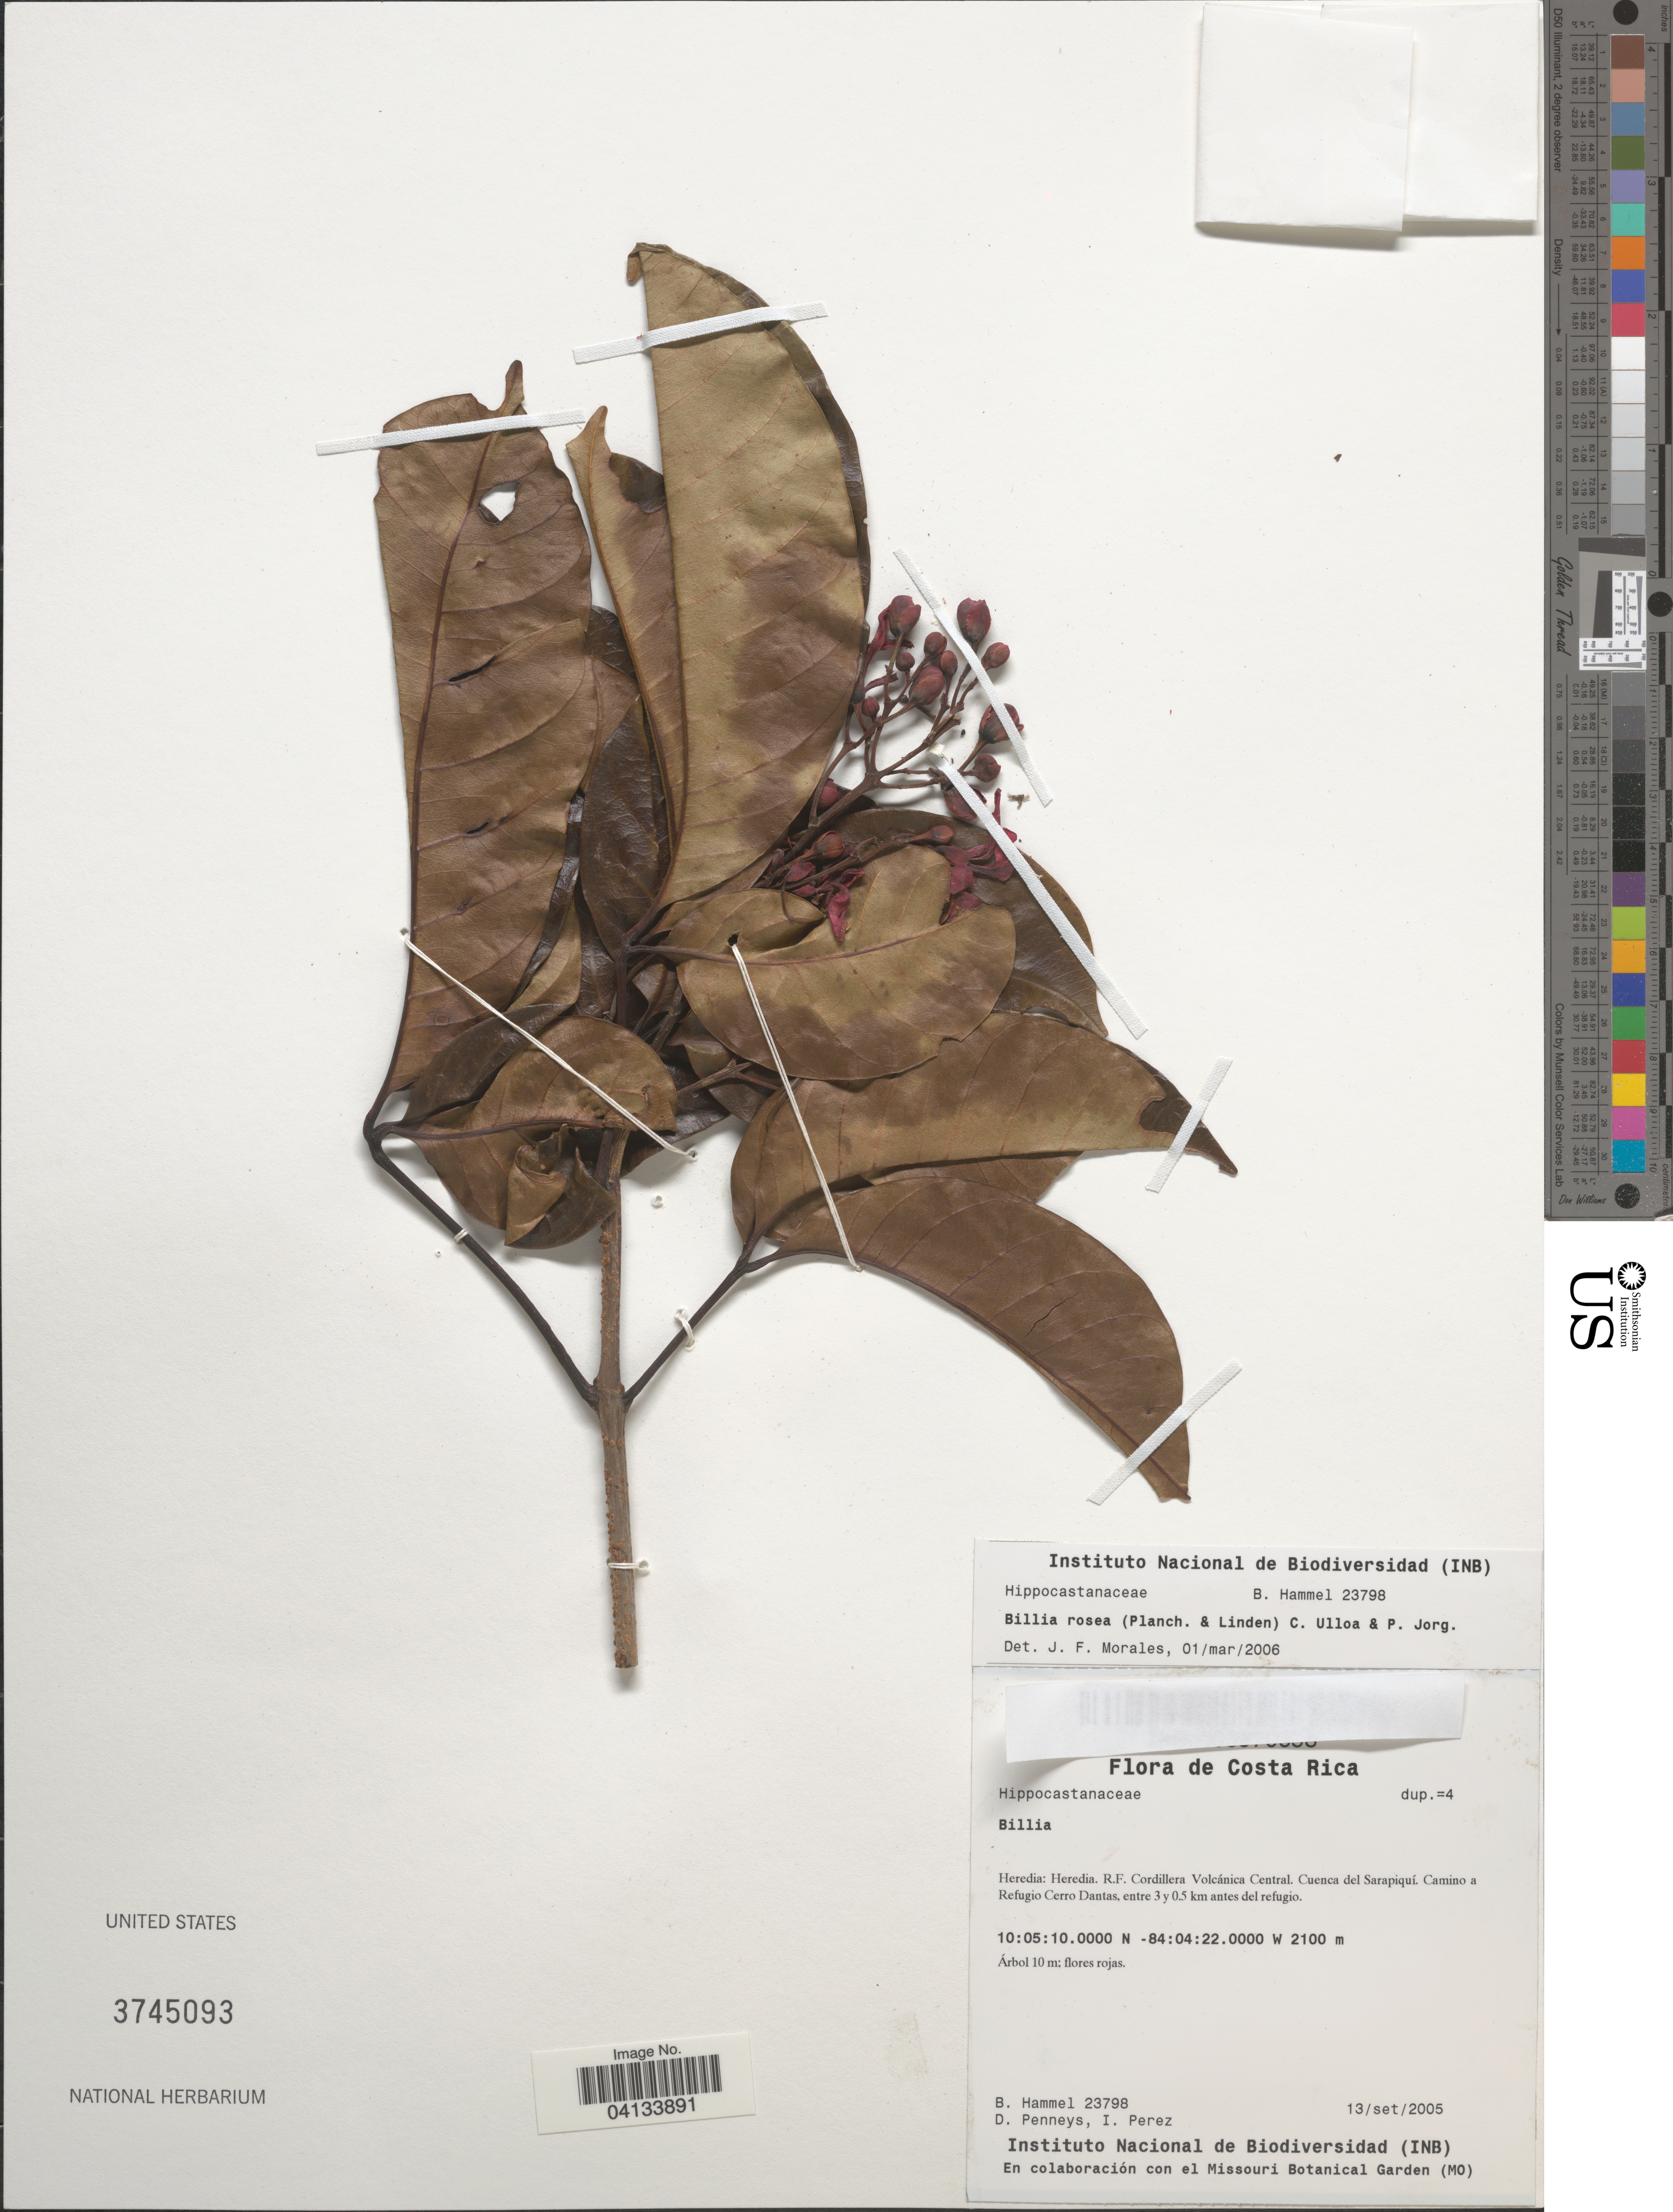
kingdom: Plantae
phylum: Tracheophyta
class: Magnoliopsida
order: Sapindales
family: Sapindaceae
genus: Billia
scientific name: Billia hippocastanum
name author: Peyr.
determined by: Acevedo-Rodríguez, P., (BOT), Smithsonian Institution - National Museum of Natural History (UNITED STATES)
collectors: B. Hammel, D. S. Penneys & I. Pérez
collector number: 23798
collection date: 2005-09-13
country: Costa Rica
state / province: Heredia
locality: Heredia. R.F. Cordillera Volcánica Central. Cuenca del Sarapiquí. Camino a Refugio Cerro Dantas, entre 3 y 0.5 km antes del refugio.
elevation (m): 2100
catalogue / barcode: US 3745093